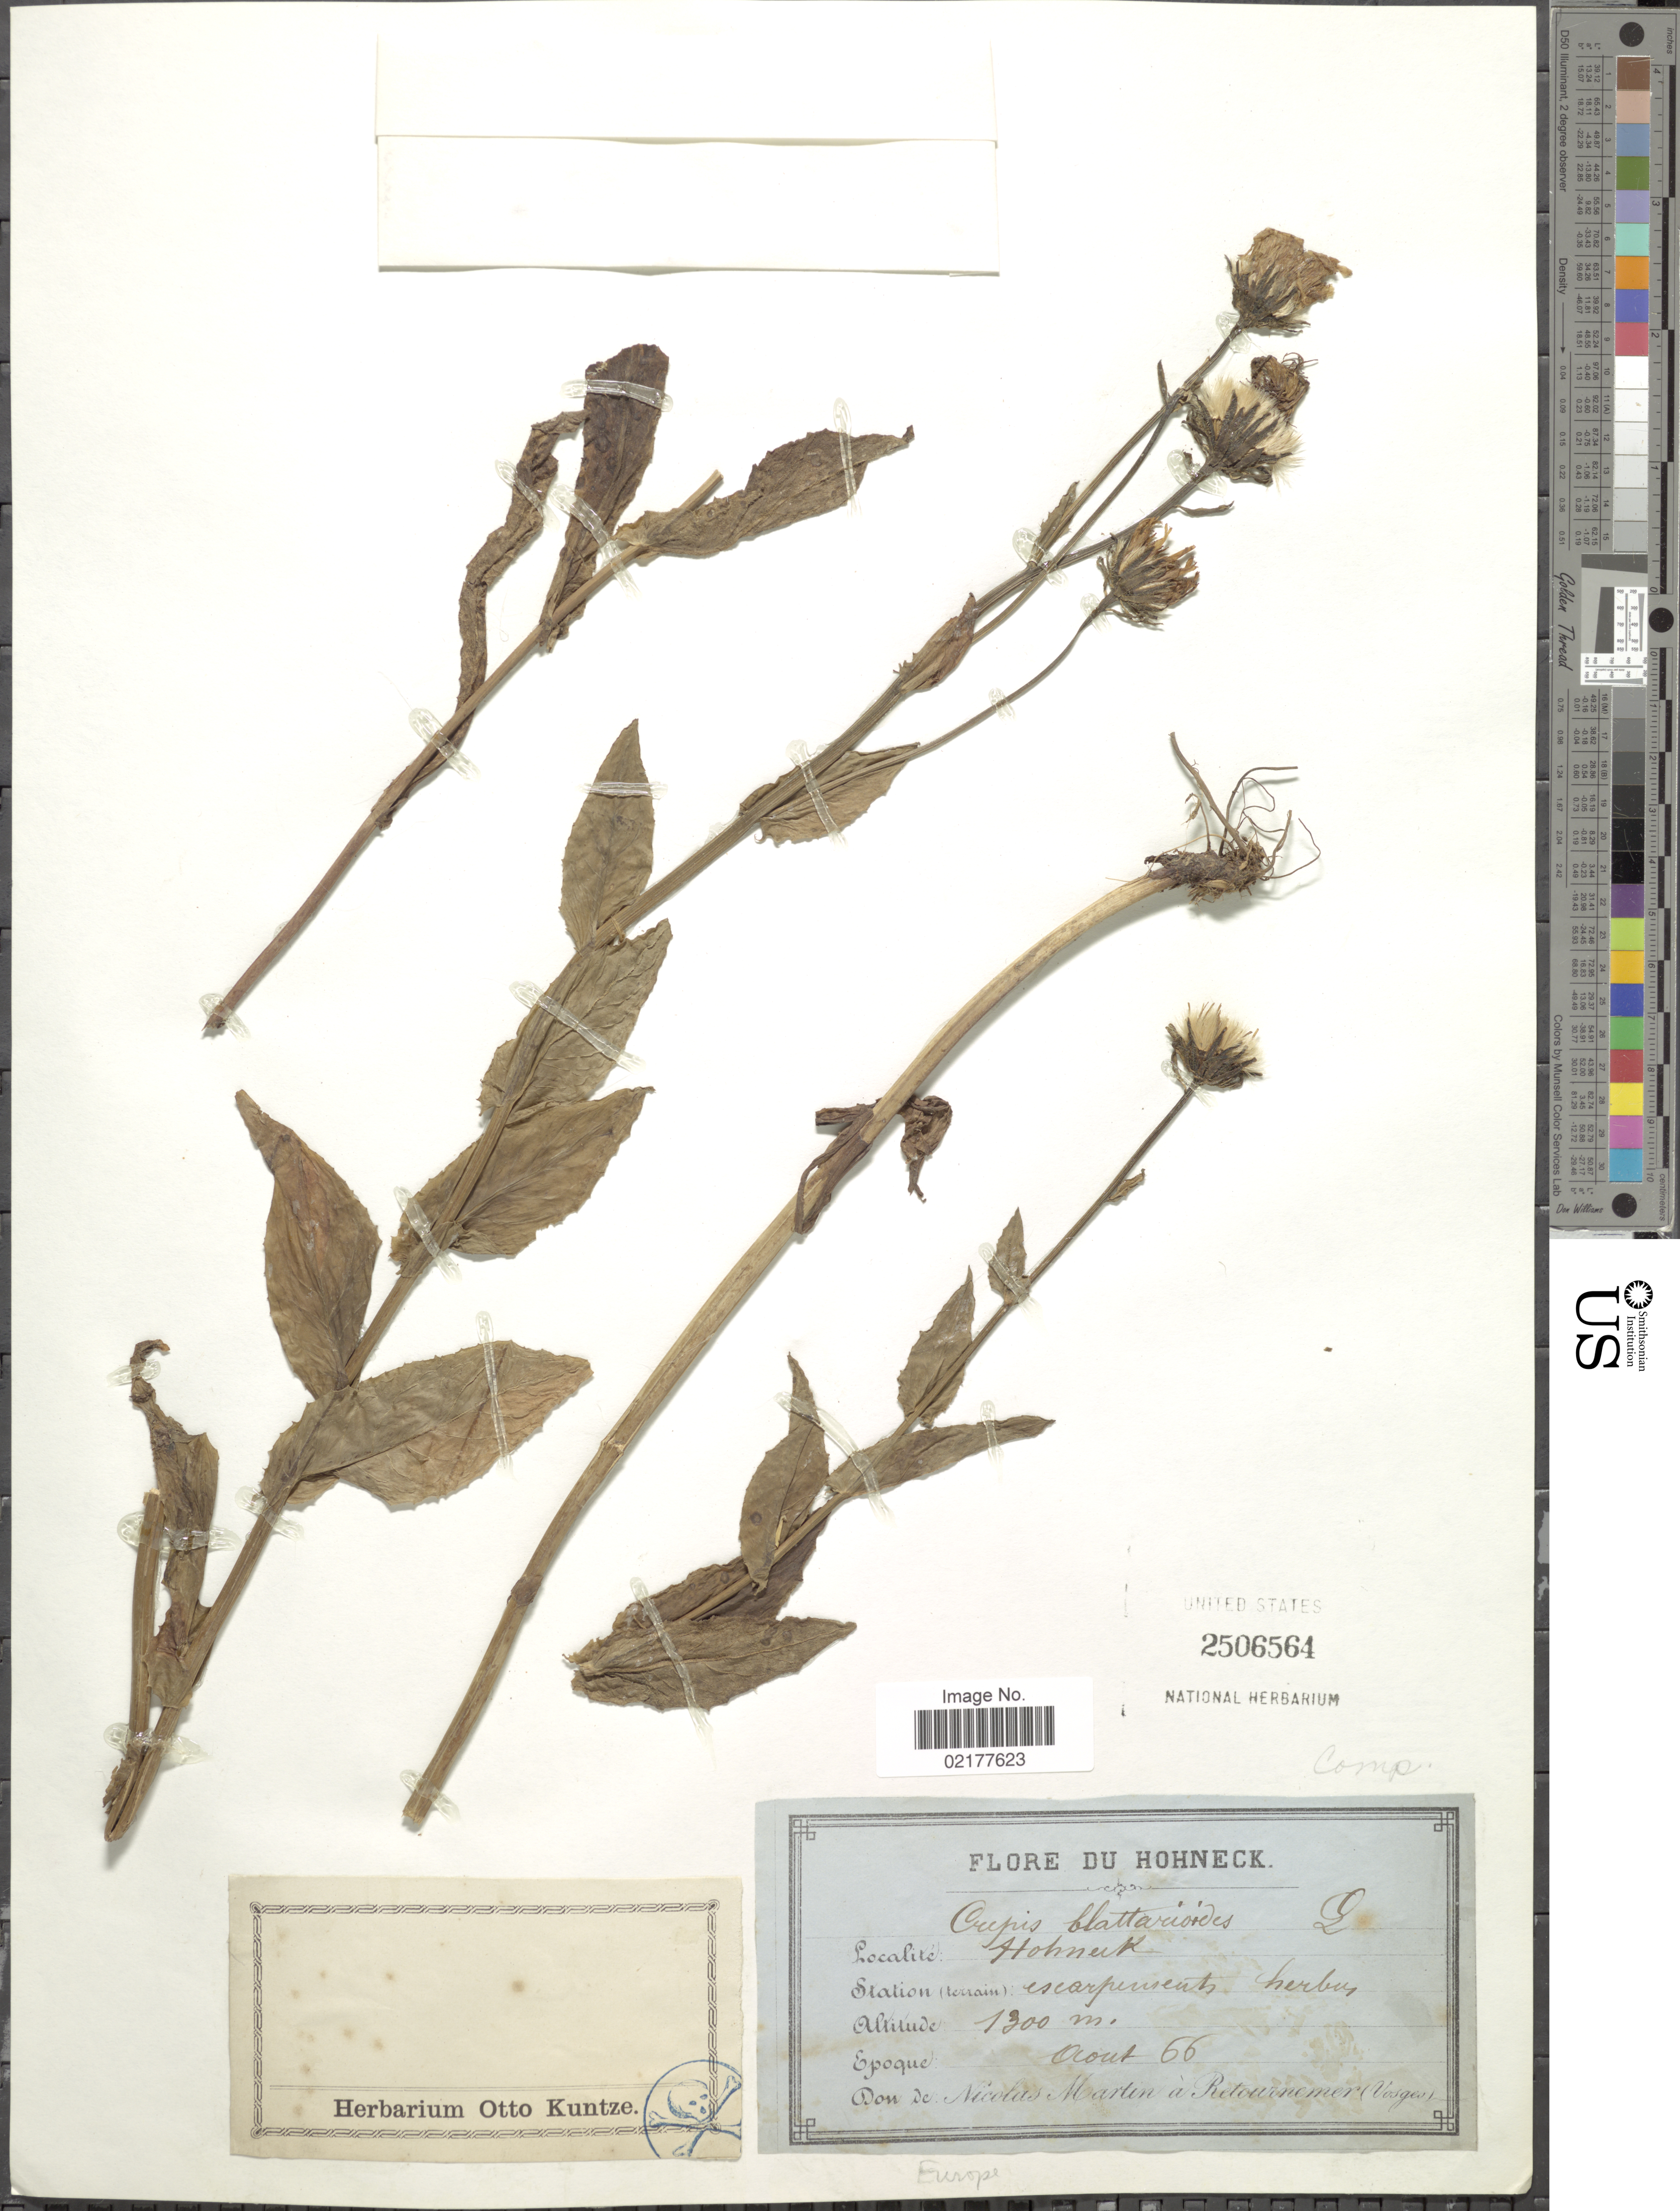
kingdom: Plantae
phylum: Tracheophyta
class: Magnoliopsida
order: Asterales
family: Asteraceae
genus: Crepis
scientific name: Crepis pyrenaica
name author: (L.) Greuter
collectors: N. Martín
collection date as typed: Transcribed d/m/y: /8/66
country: France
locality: Hohneck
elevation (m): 1300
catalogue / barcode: US 2506564